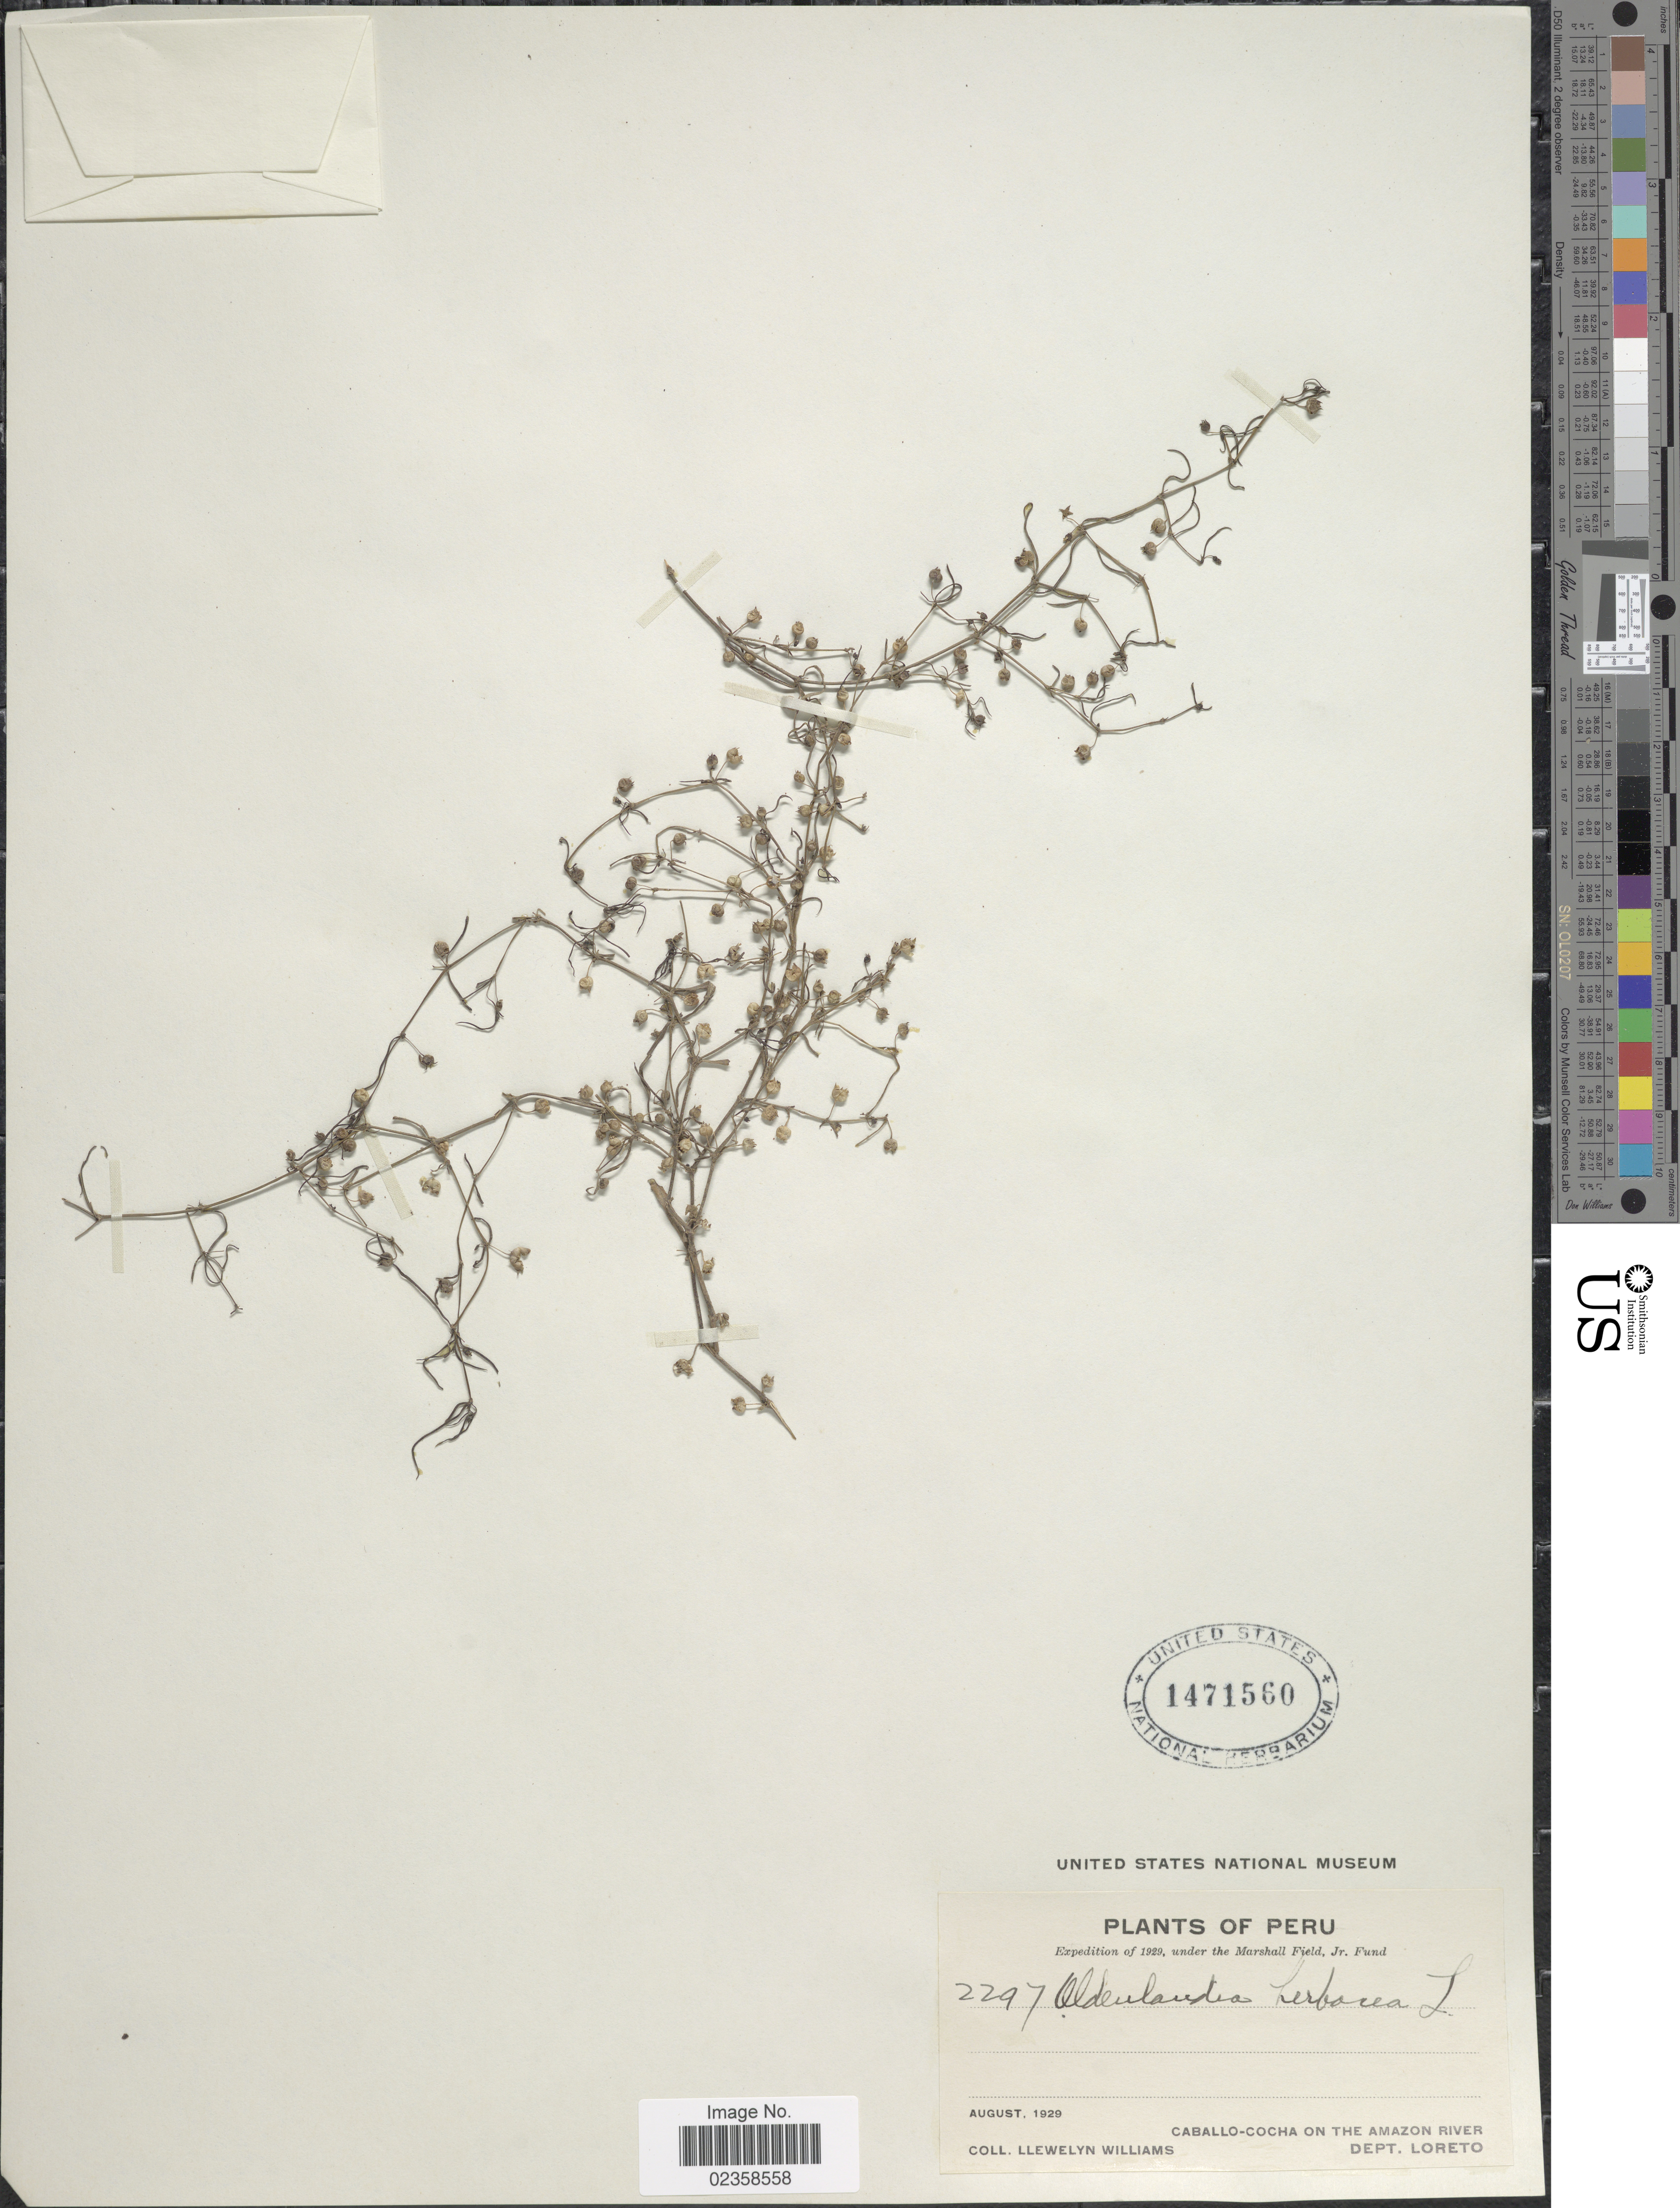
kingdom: Plantae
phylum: Tracheophyta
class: Magnoliopsida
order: Gentianales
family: Rubiaceae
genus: Oldenlandia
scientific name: Oldenlandia herbacea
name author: (L.) Roxb.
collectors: Ll. Williams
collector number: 2297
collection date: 1929-08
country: Peru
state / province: Loreto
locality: Caballo-cocha on the Amazon River, Dept. Loreto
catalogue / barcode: US 1471560